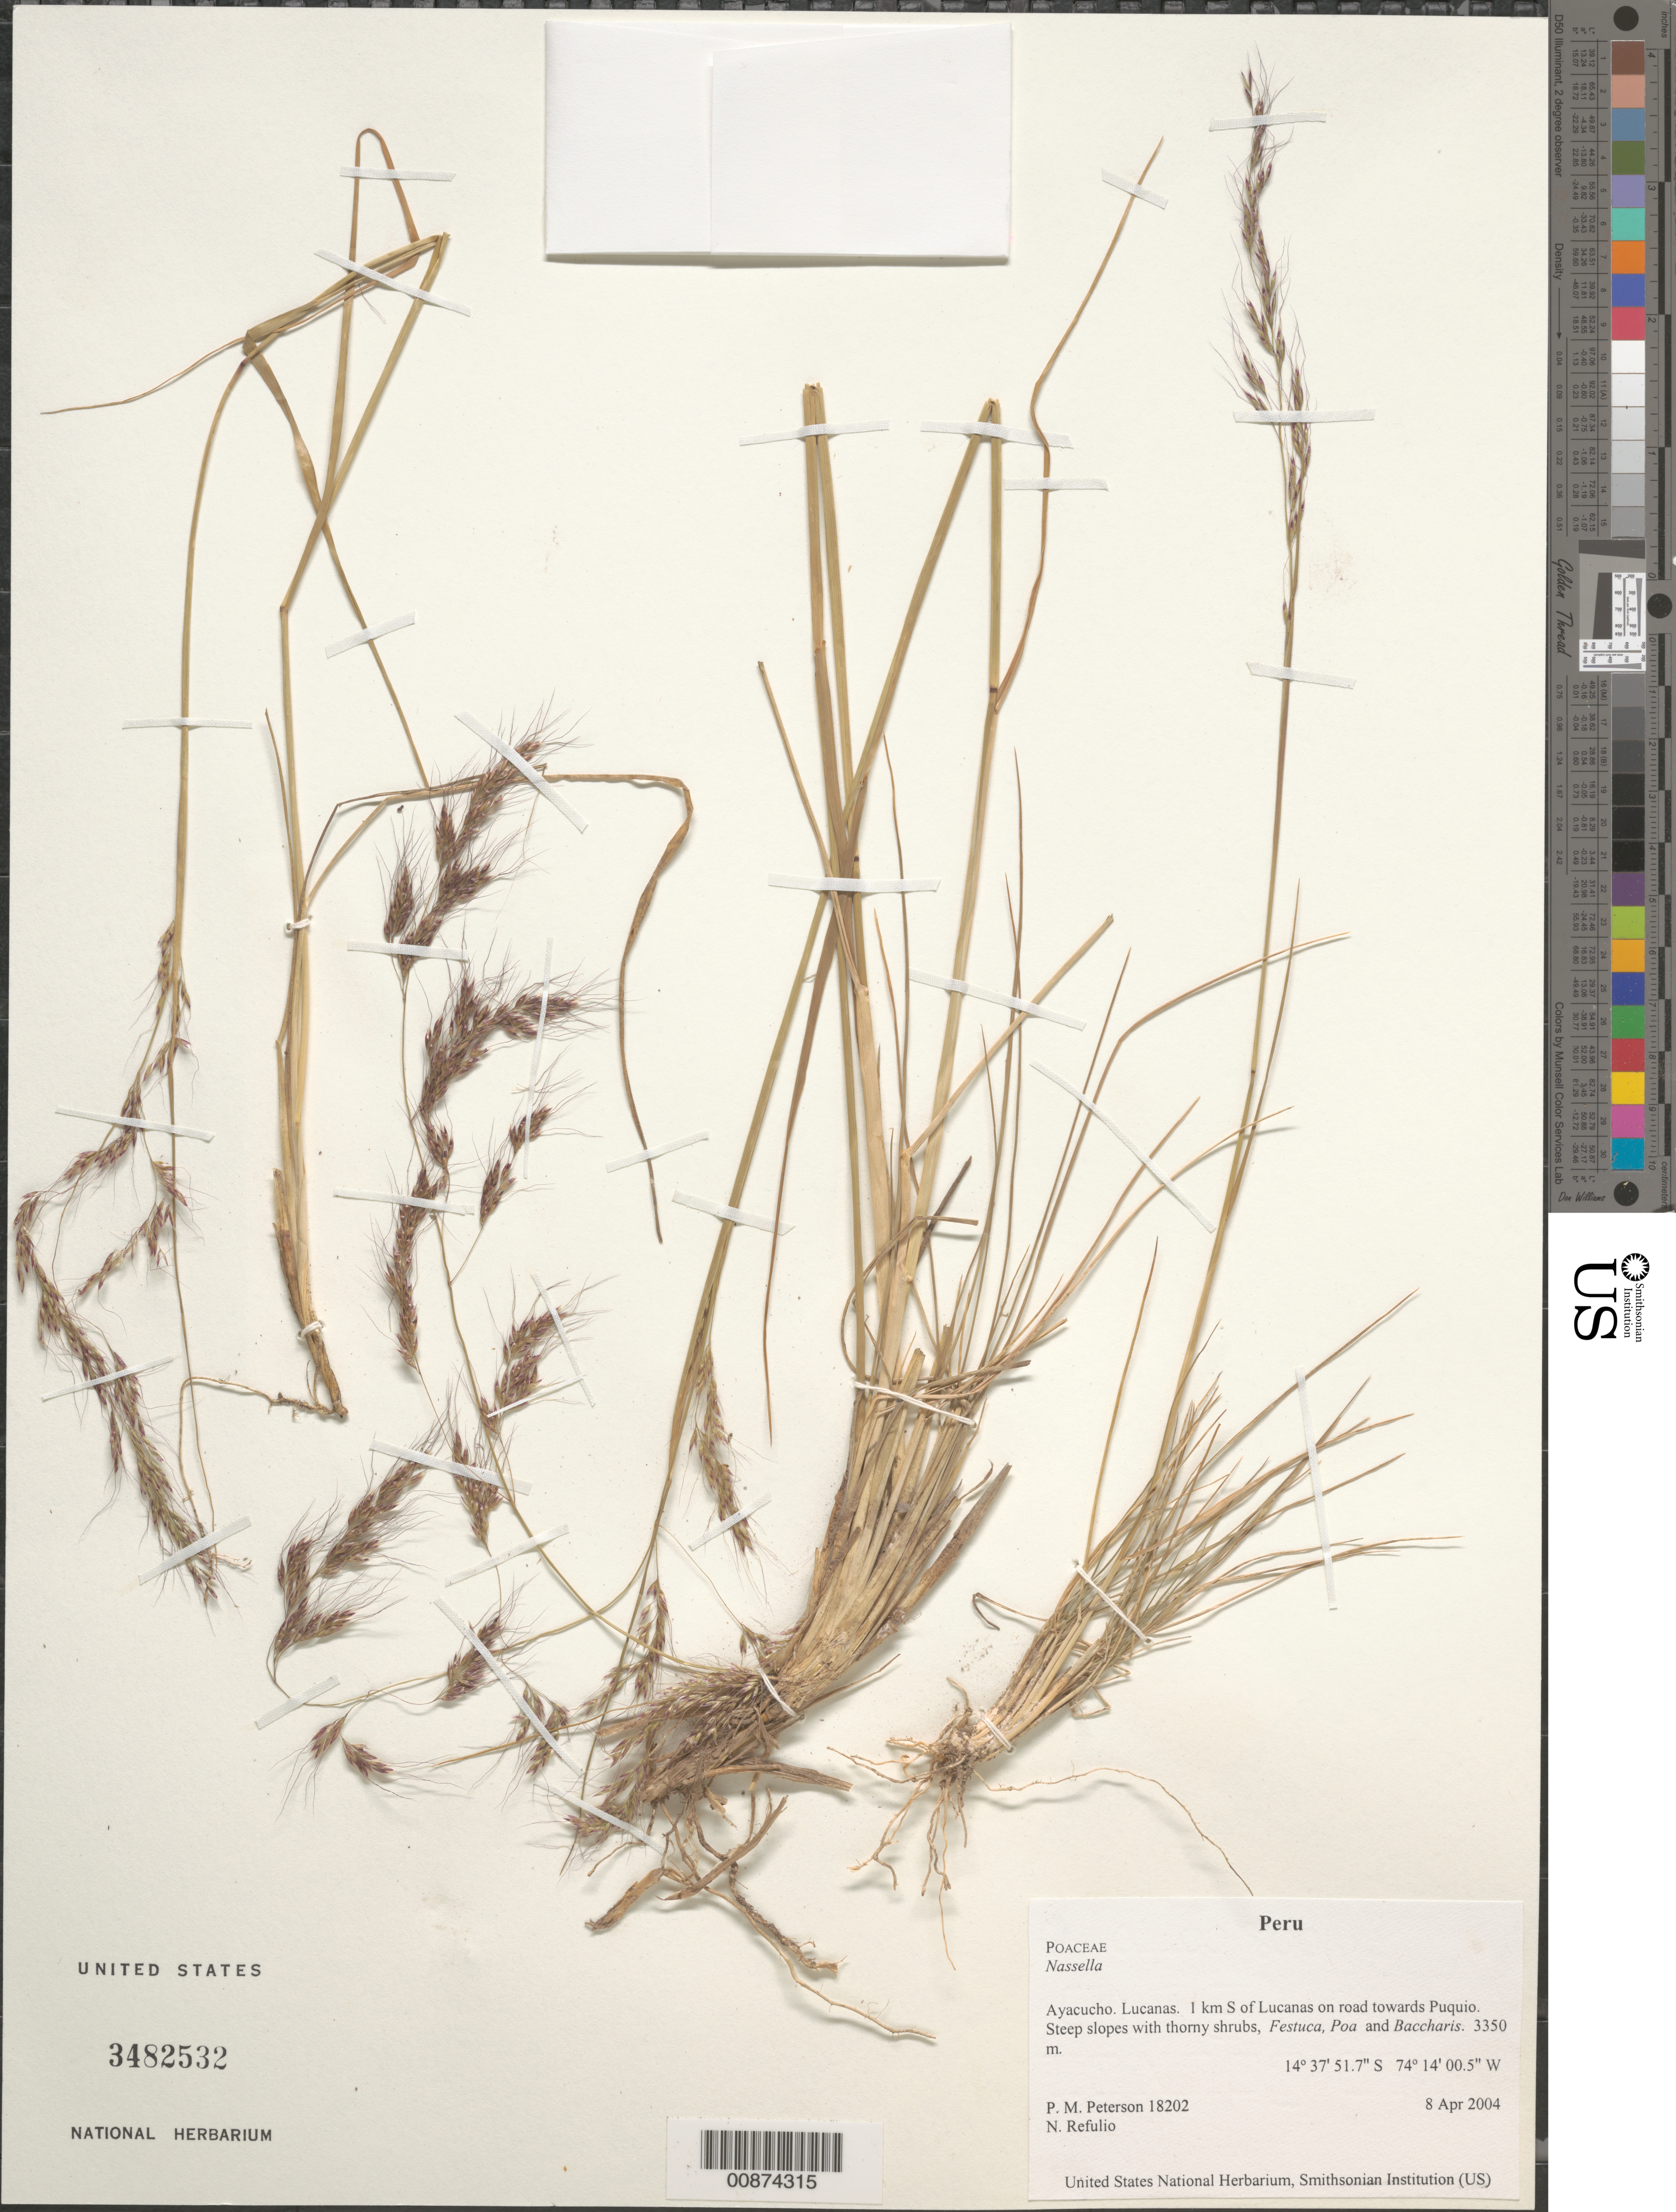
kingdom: Plantae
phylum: Tracheophyta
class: Liliopsida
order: Poales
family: Poaceae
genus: Nassella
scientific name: Nassella sp.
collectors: P. M. Peterson & N. Refulio-Rodríguez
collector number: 18202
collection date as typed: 08 Apr 2004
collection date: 2004-04-08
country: Peru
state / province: Ayacucho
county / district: Lucanas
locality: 1 km S of Lucanas on road towards Puquio. Steep slopes with thorny shrubs, Festuca, Poa and Baccharis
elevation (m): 3350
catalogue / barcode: US 3482532